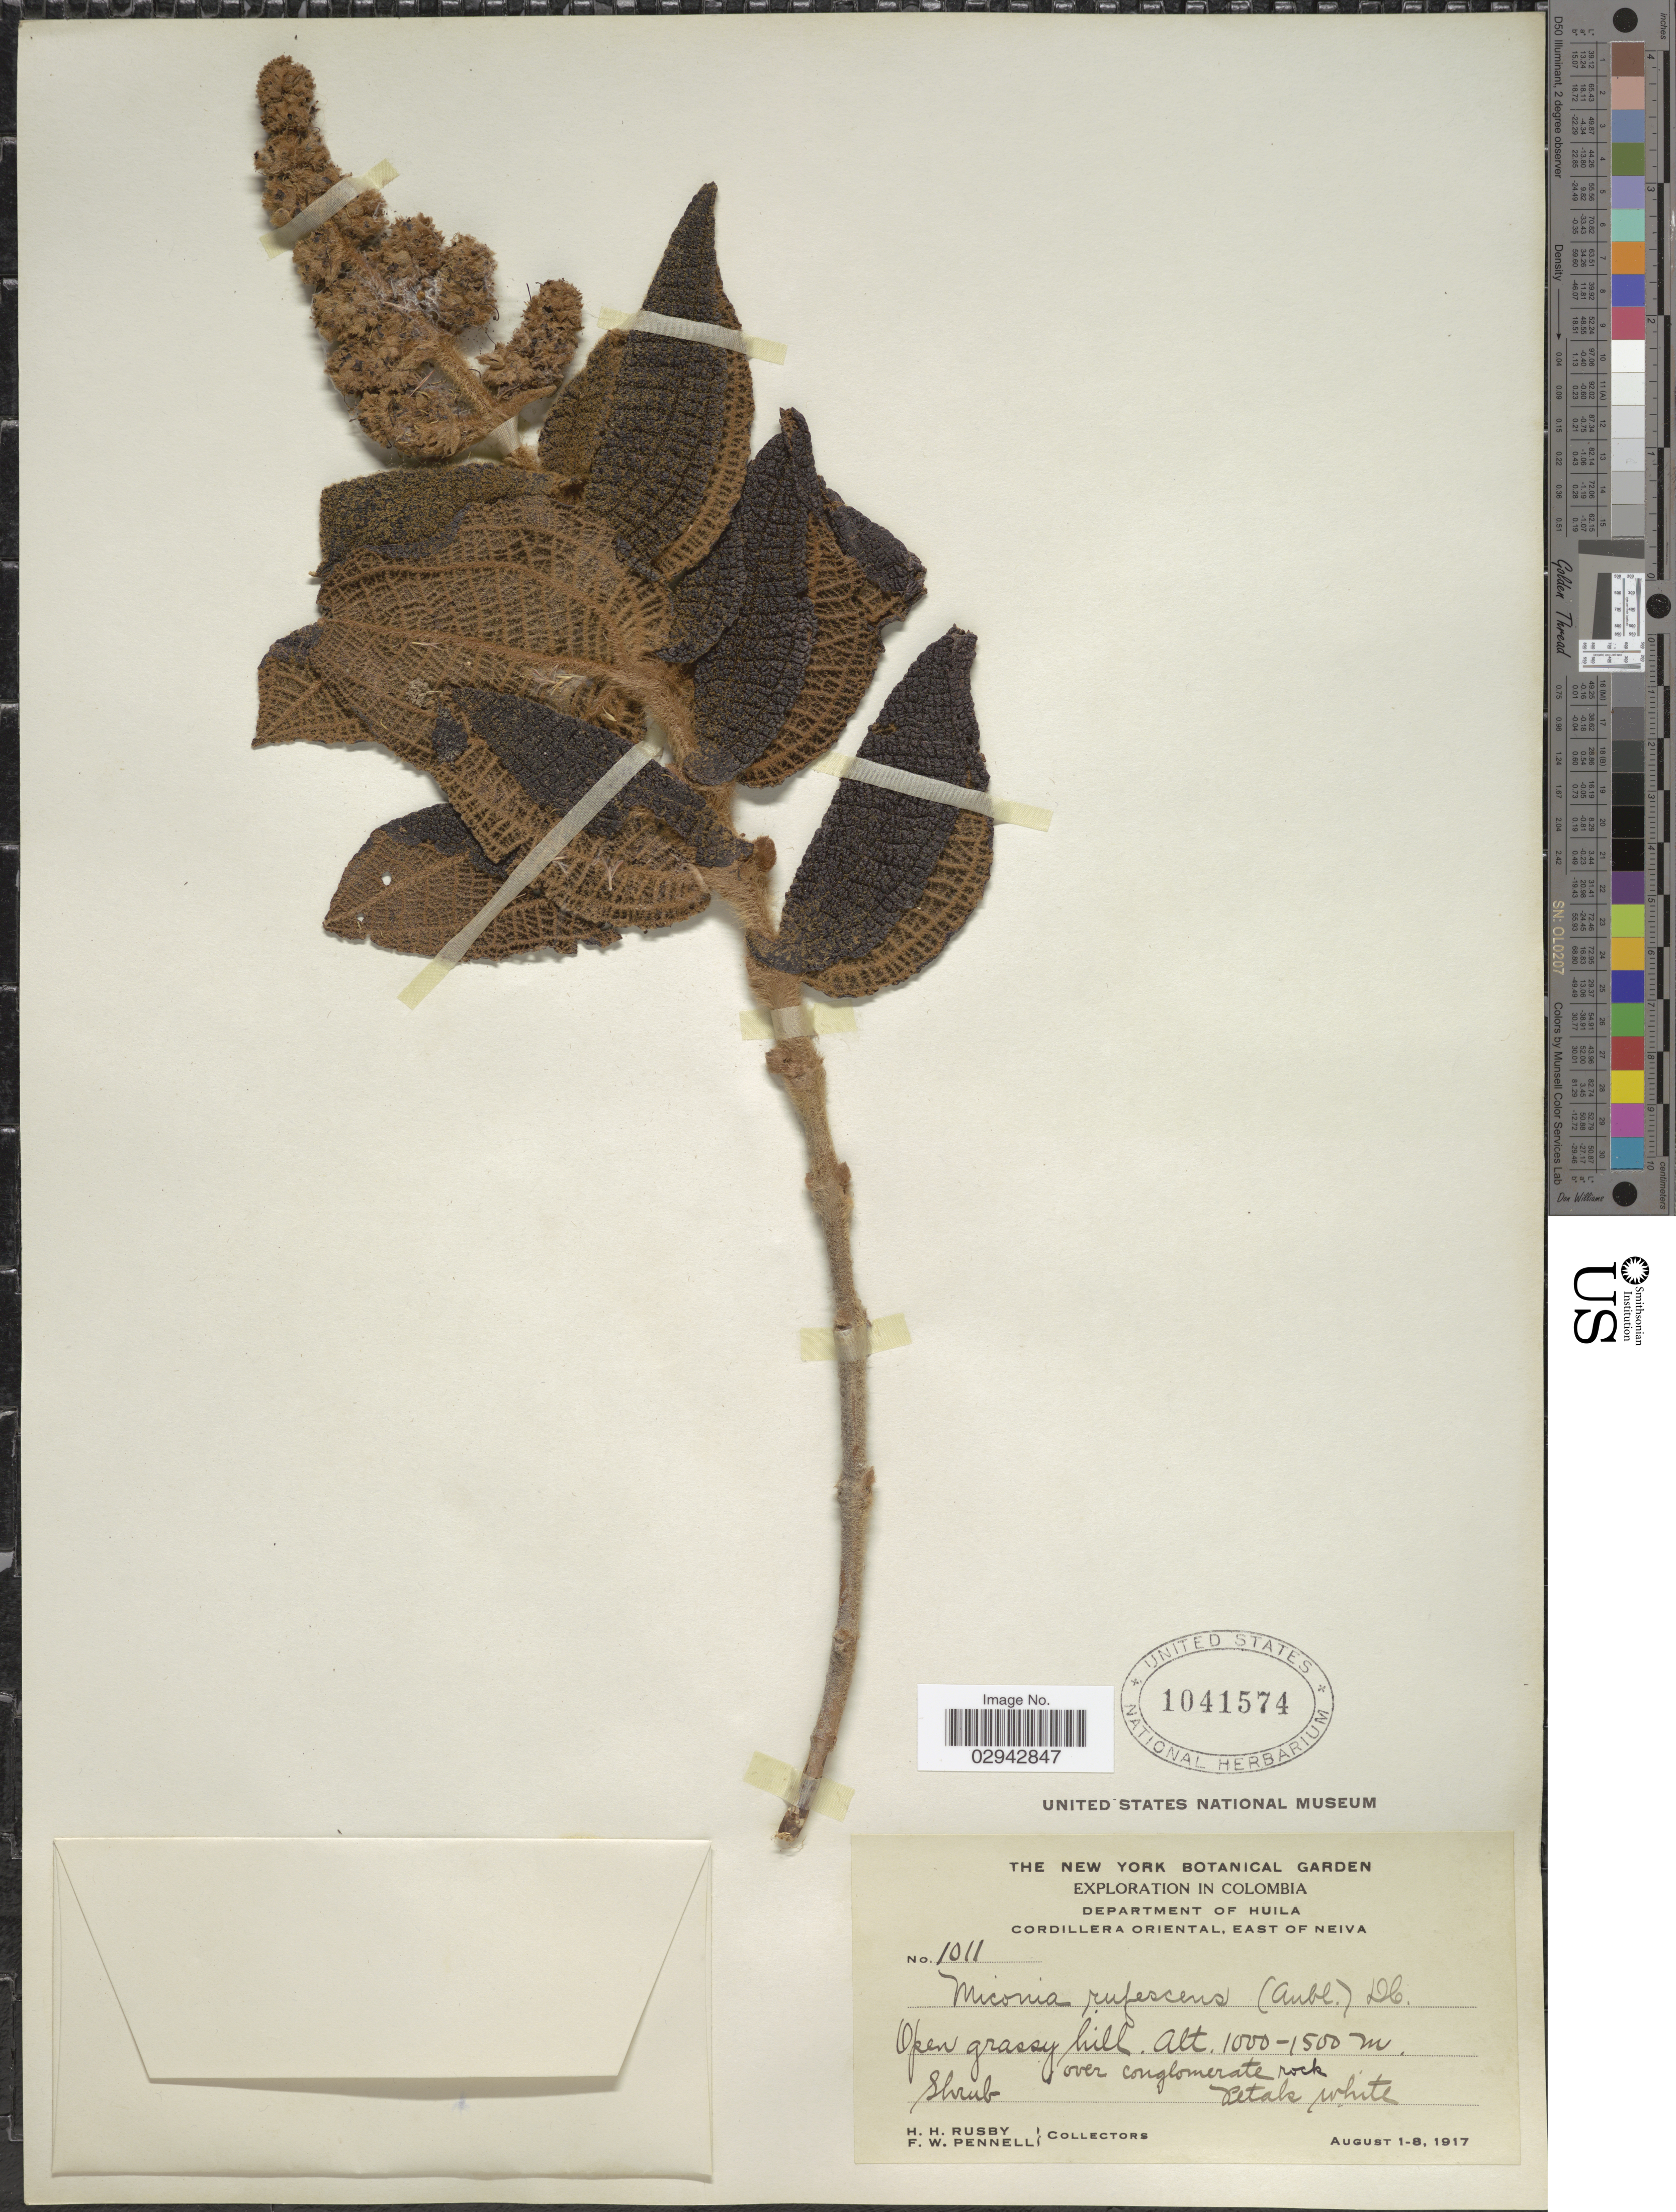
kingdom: Plantae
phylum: Tracheophyta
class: Magnoliopsida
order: Myrtales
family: Melastomataceae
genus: Miconia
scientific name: Miconia rufescens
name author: (Aubl.) DC.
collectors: H. H. Rusby & F. W. Pennell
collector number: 1011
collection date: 1917-08-01/1917-08-08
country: Colombia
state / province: Huila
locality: Department of Huila. Cordillera Oriental, East of Neiva.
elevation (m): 1000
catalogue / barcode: US 1041574